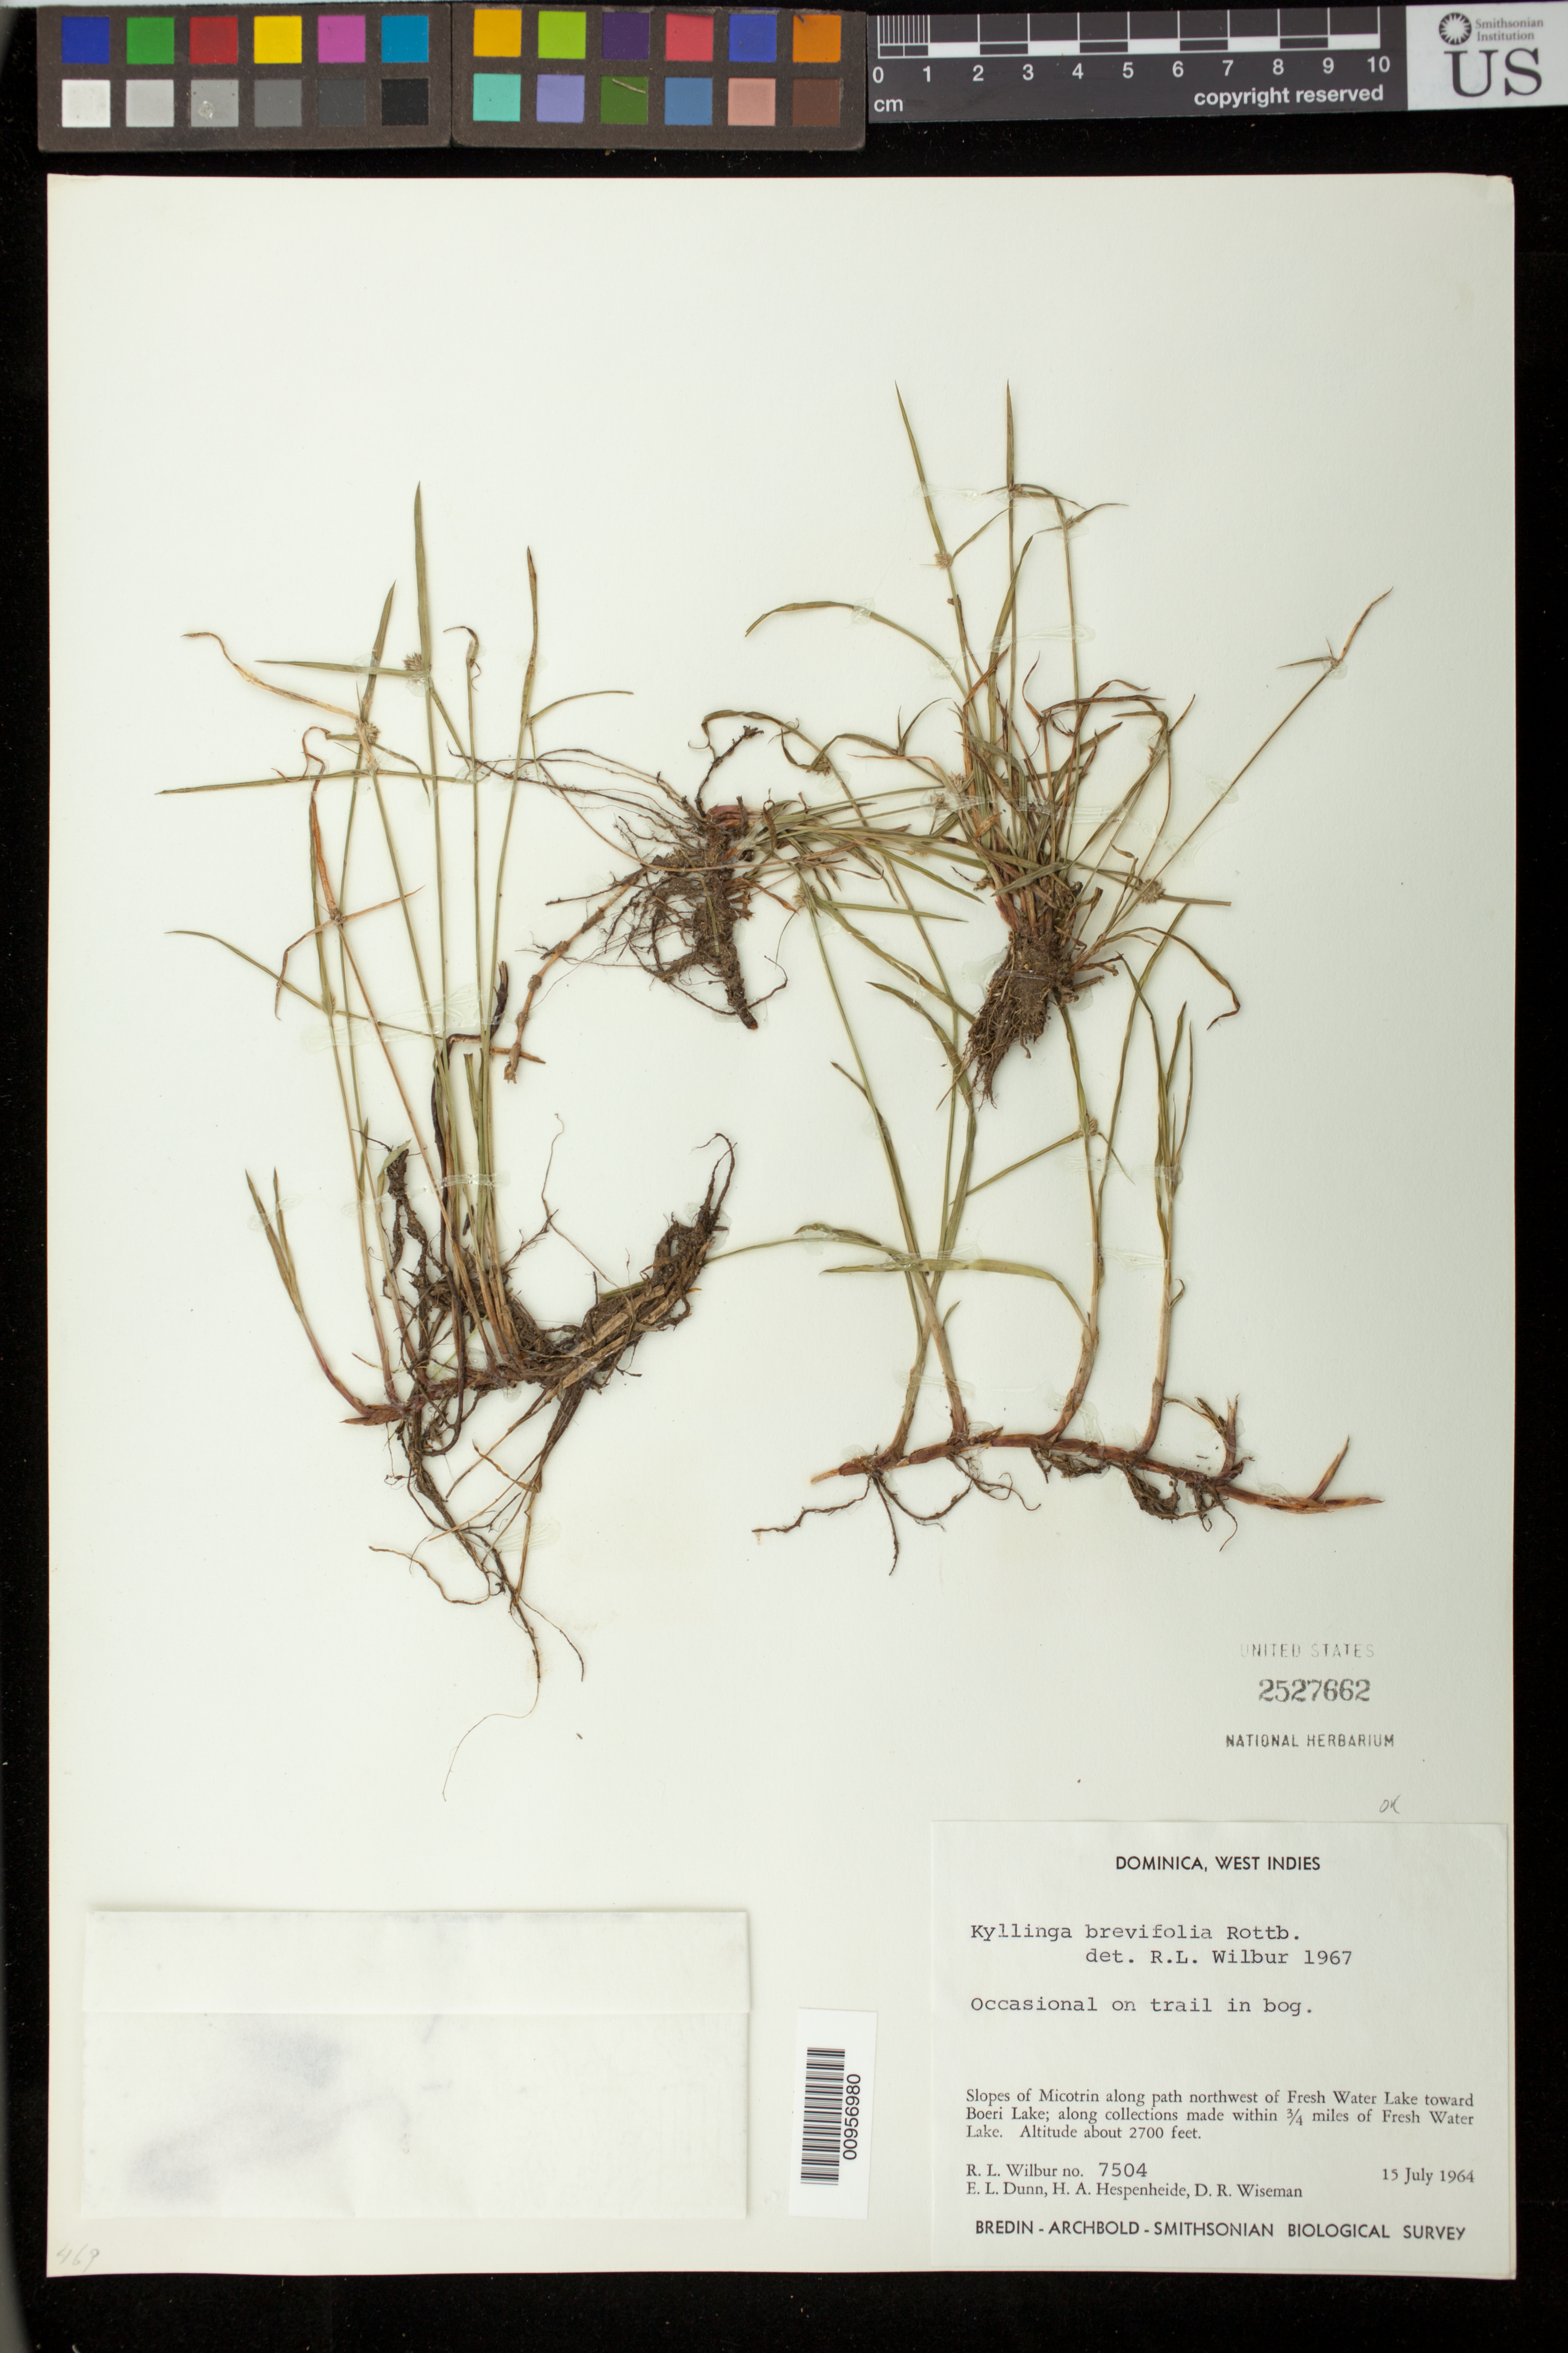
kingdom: Plantae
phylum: Tracheophyta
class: Liliopsida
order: Poales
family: Cyperaceae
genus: Cyperus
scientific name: Cyperus brevifolius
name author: (Rottb.) Hassk.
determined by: Strong, M. T., (US), Smithsonian Institution - National Museum of Natural History (UNITED STATES)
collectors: R. L. Wilbur, E. Dunn, H. A. Hespenheide & D. R. Wiseman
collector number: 7504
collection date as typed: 15 Jul 1964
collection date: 1964-07-15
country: Dominica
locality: On trail, slopes of Micotrin along path northwest of Fresh Water Lake toward Boeri Lake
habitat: On trail in bog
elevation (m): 823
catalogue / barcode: US 2527662